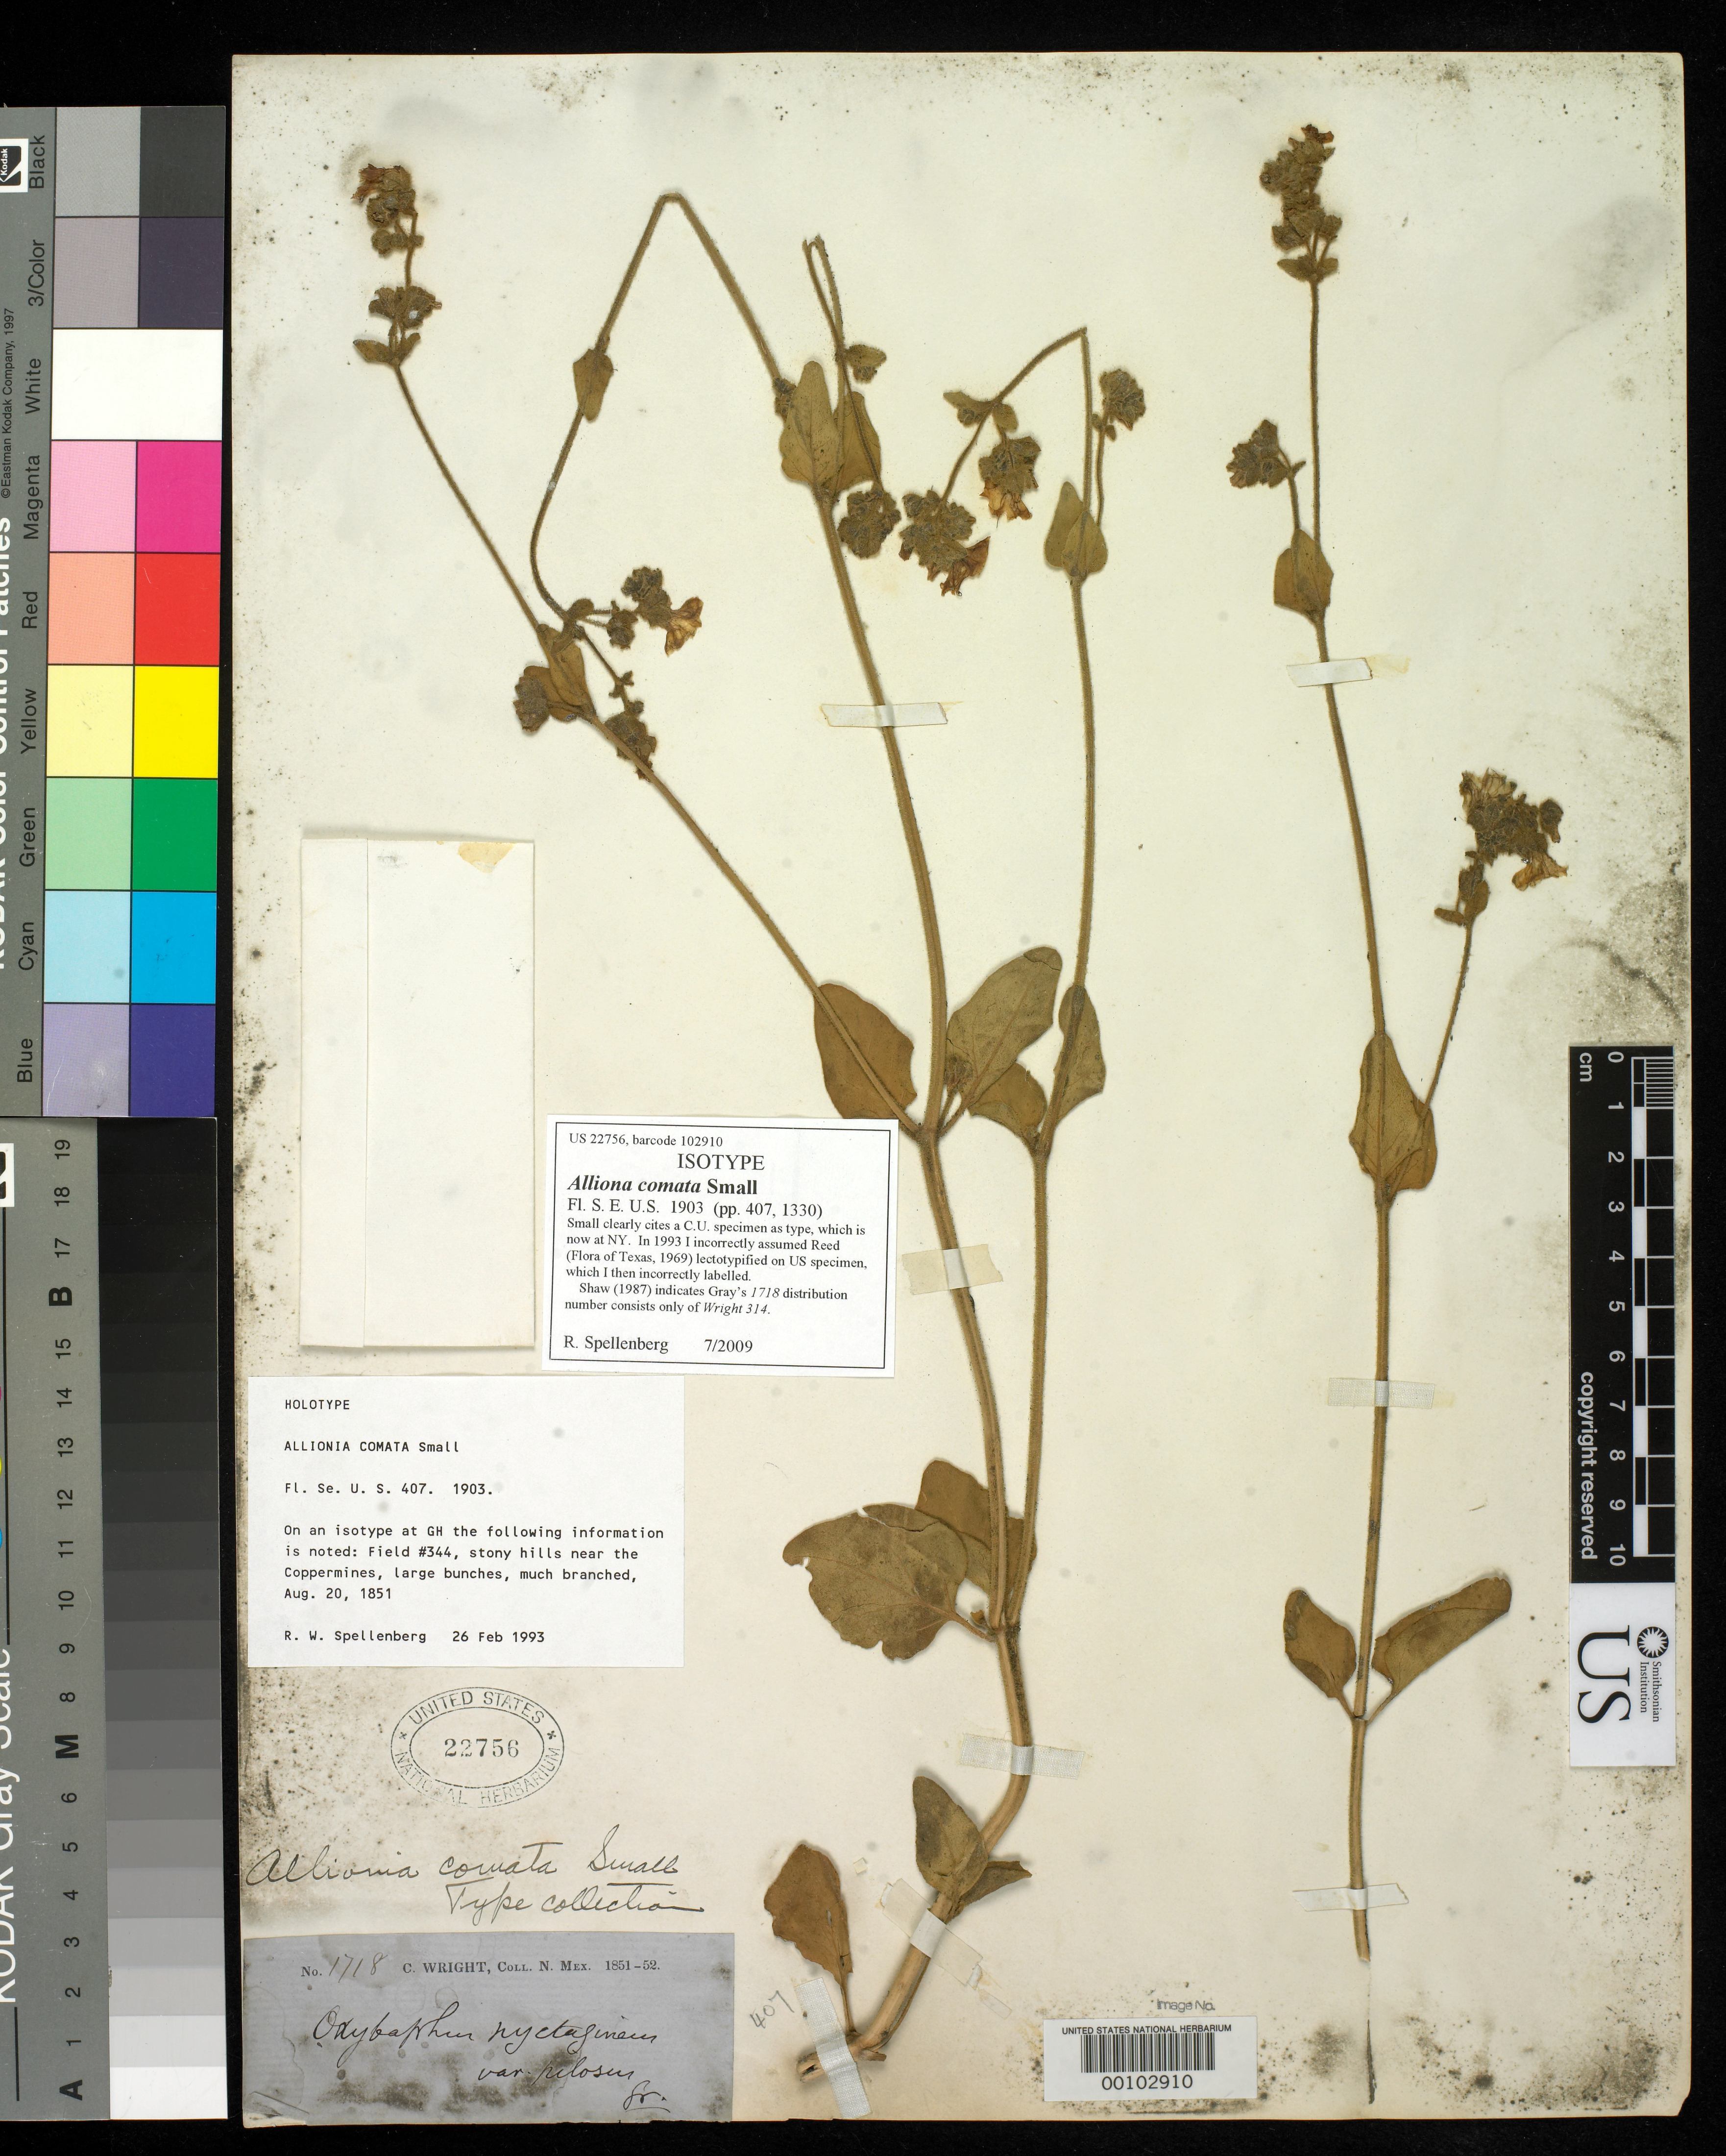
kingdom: Plantae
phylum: Tracheophyta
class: Magnoliopsida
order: Caryophyllales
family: Nyctaginaceae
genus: Allionia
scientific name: Allionia comata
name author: Small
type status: Isotype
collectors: C. Wright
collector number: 1718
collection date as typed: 1851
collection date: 1851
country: United States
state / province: New Mexico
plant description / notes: Previously annotated by Spellenberg as the holotype.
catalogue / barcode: US 22756